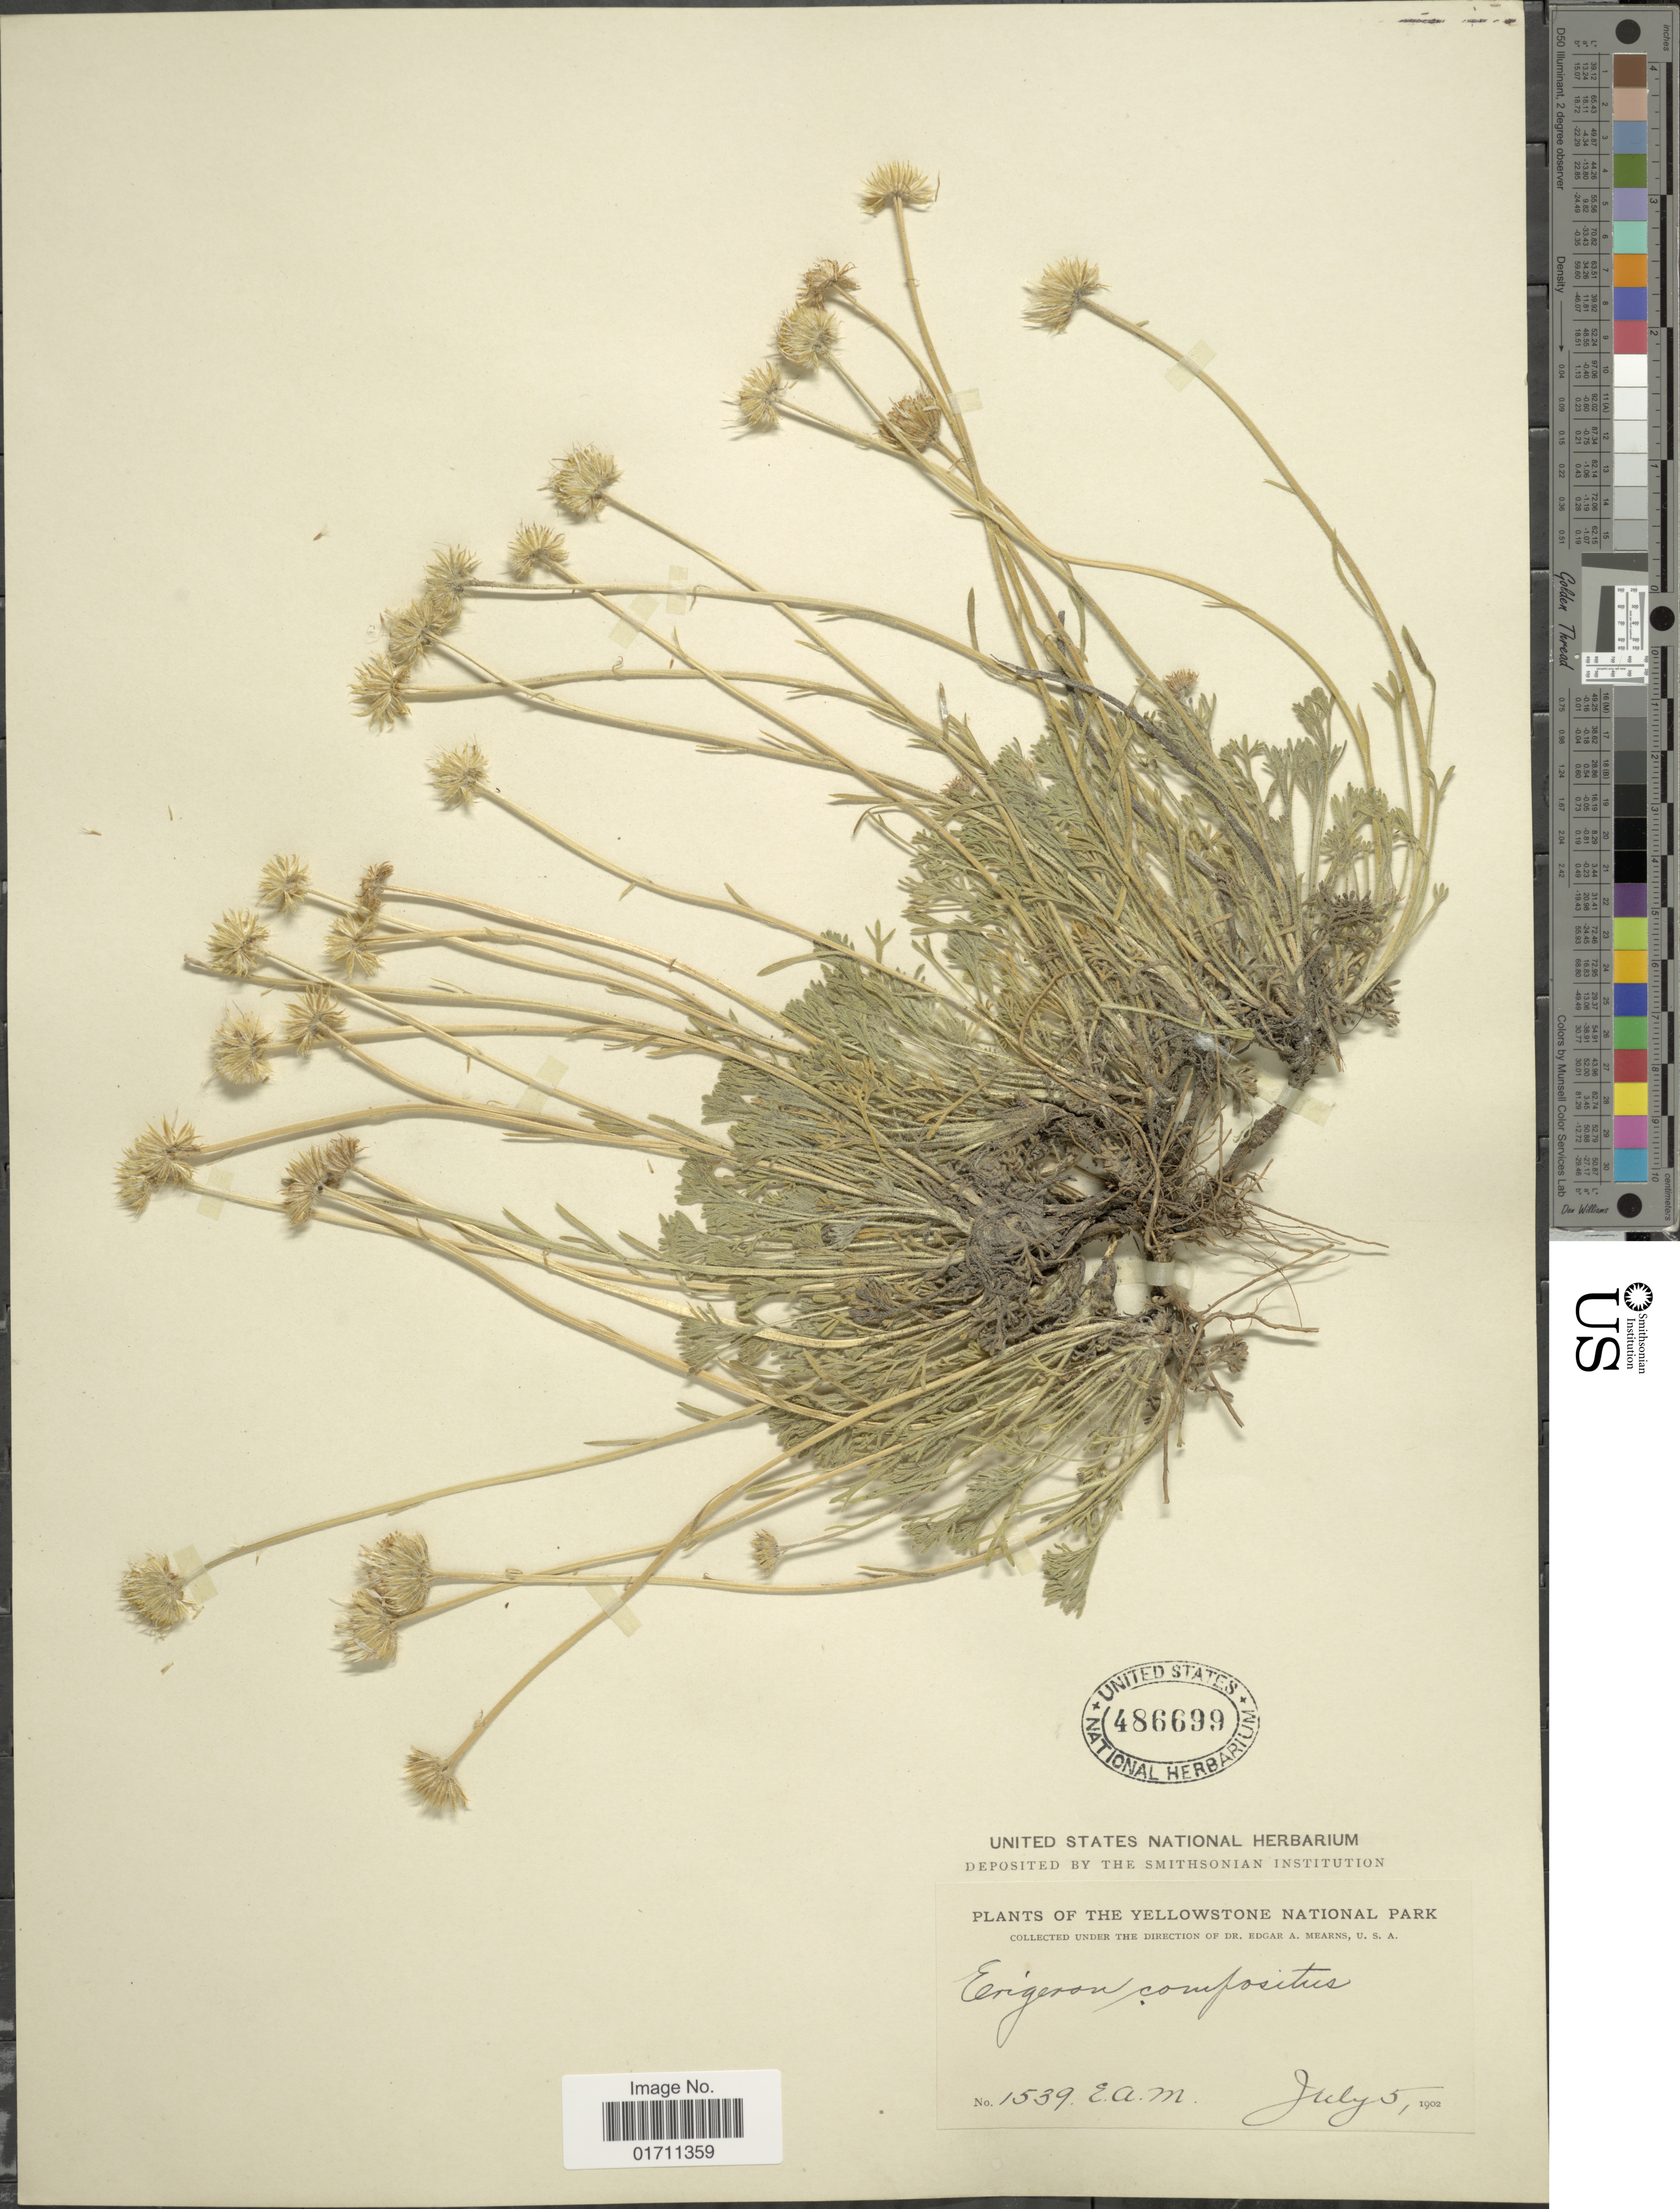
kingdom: Plantae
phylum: Tracheophyta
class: Magnoliopsida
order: Asterales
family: Asteraceae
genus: Erigeron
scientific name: Erigeron compositus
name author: Pursh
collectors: E. A. Mearns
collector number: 1539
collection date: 1902-07-05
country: United States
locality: The Yellowstone National Park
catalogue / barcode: US 486699